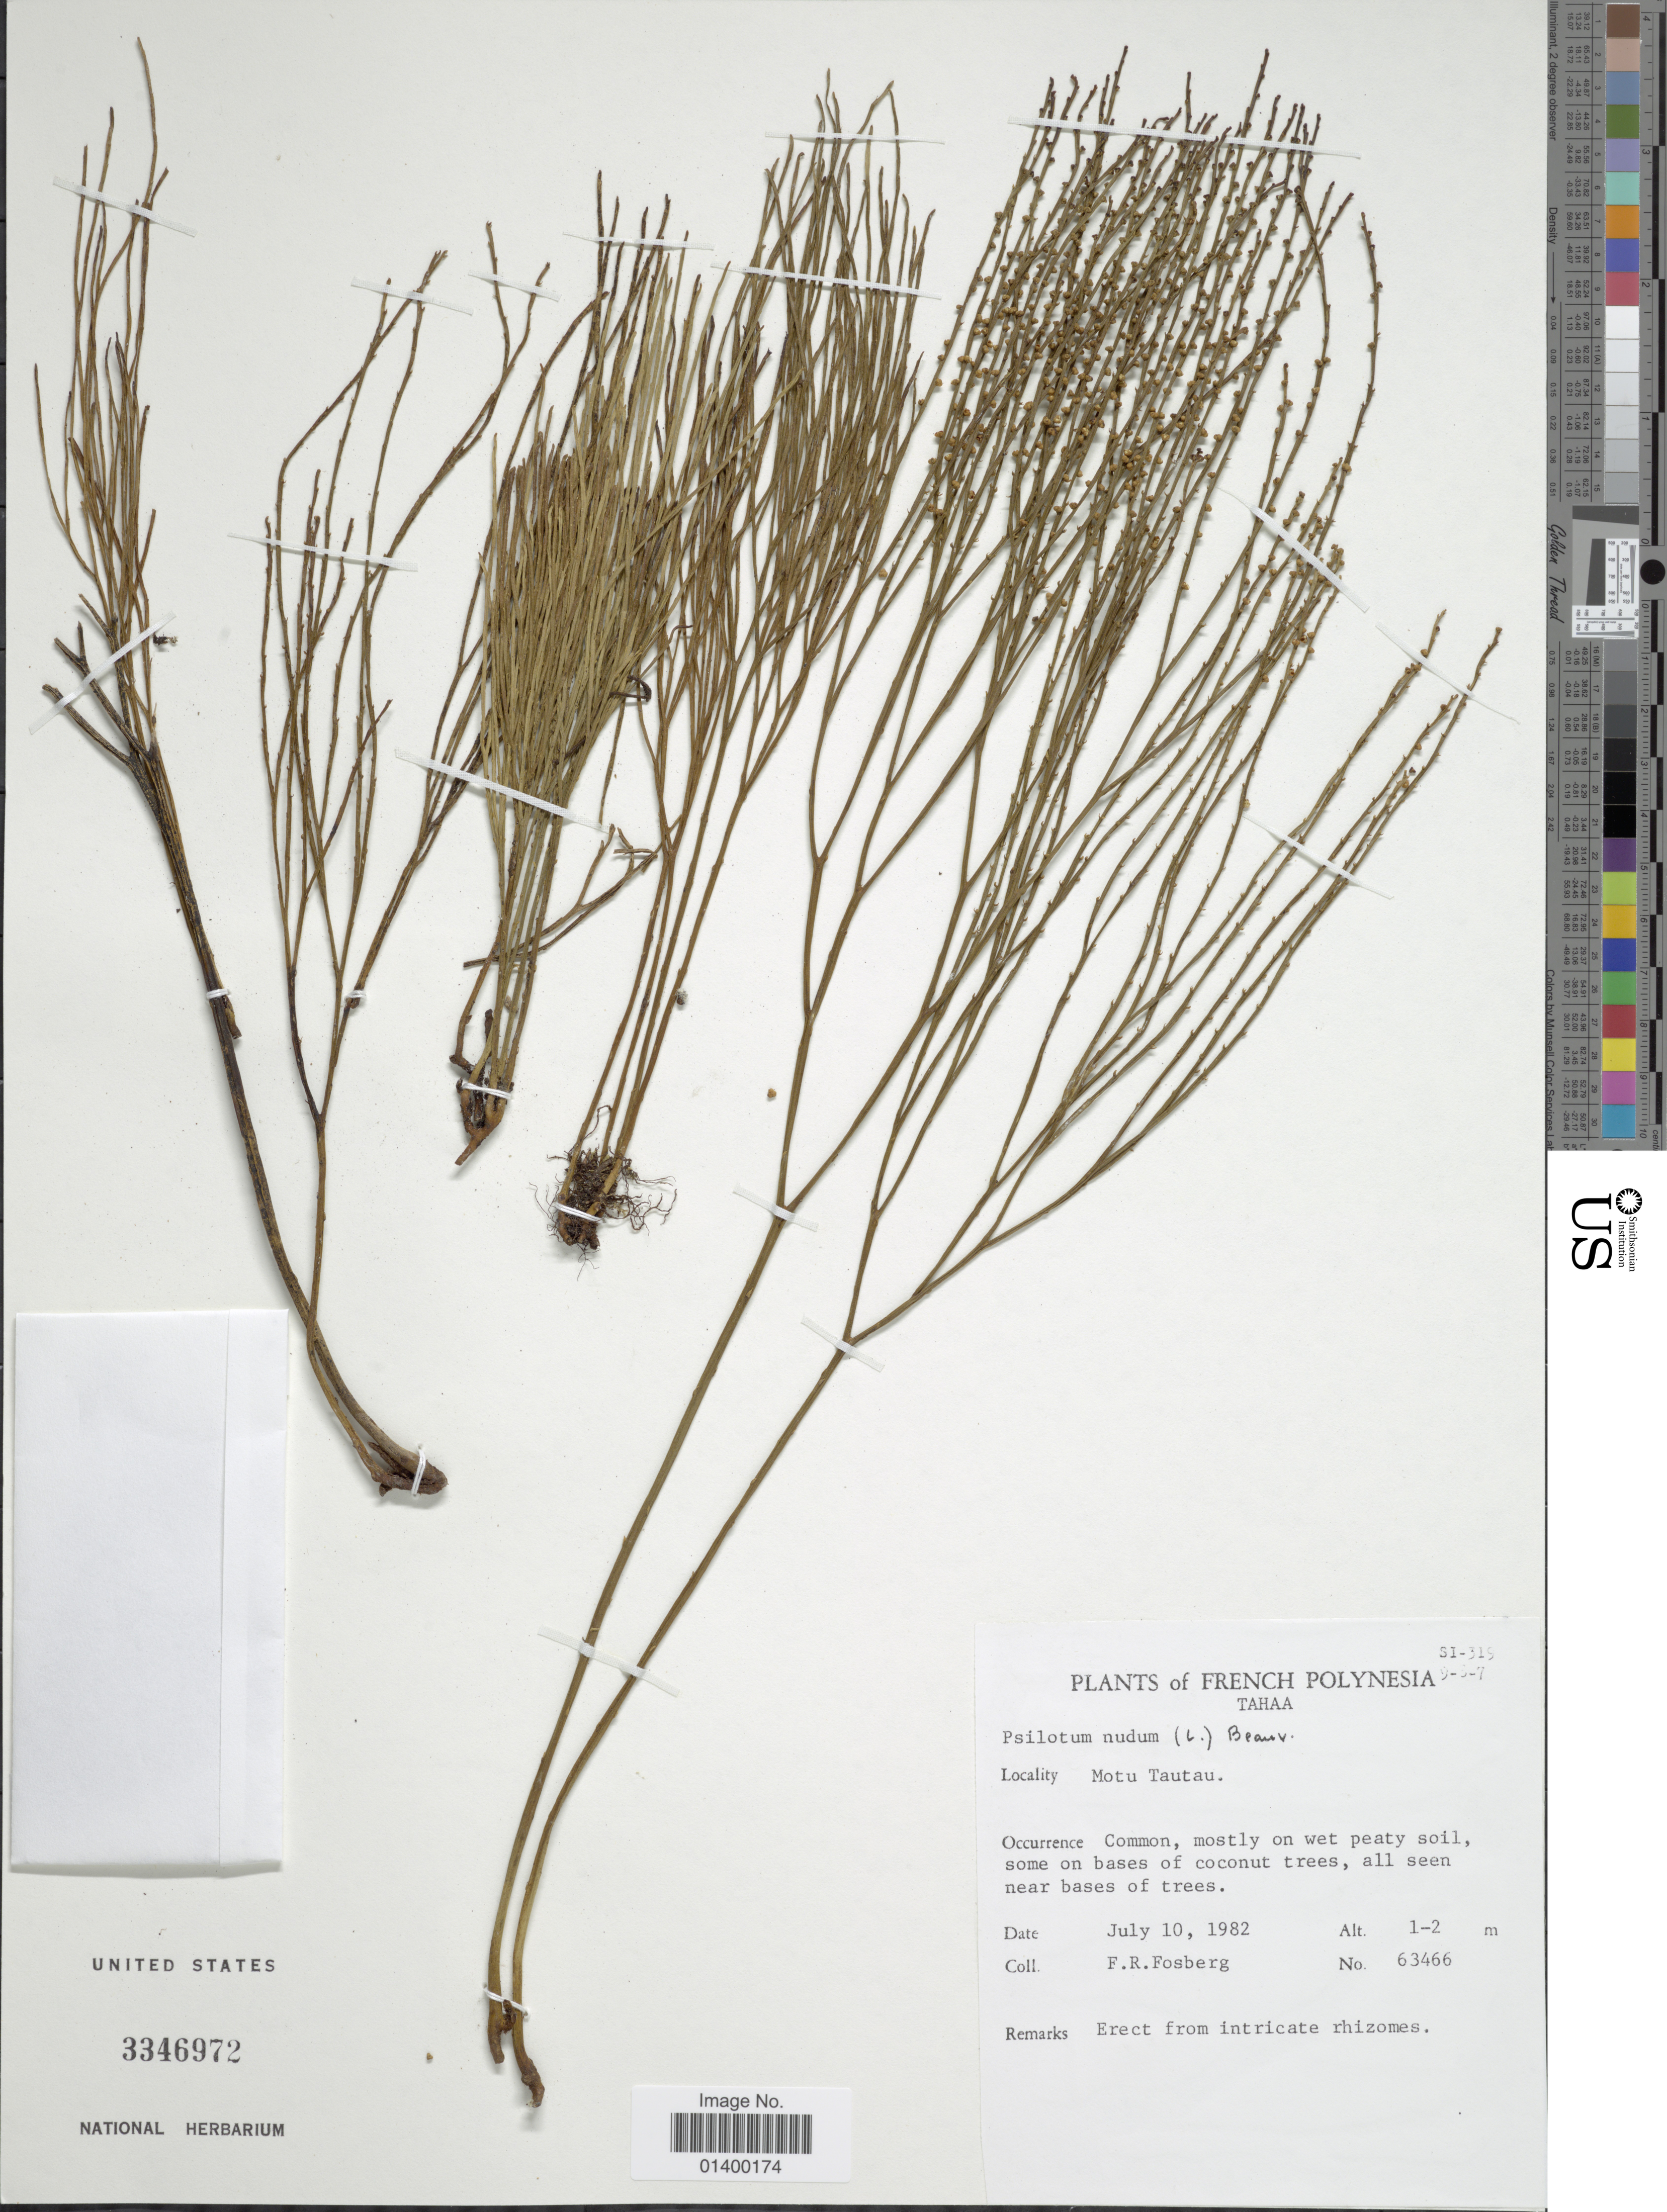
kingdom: Plantae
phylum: Tracheophyta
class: Polypodiopsida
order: Psilotales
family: Psilotaceae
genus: Psilotum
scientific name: Psilotum nudum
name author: (L.) P. Beauv.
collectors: F. R. Fosberg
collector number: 63466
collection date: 1982-07-10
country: French Polynesia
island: Tahaa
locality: Tahaa, Motu Tautau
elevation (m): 1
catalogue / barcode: US 3346972